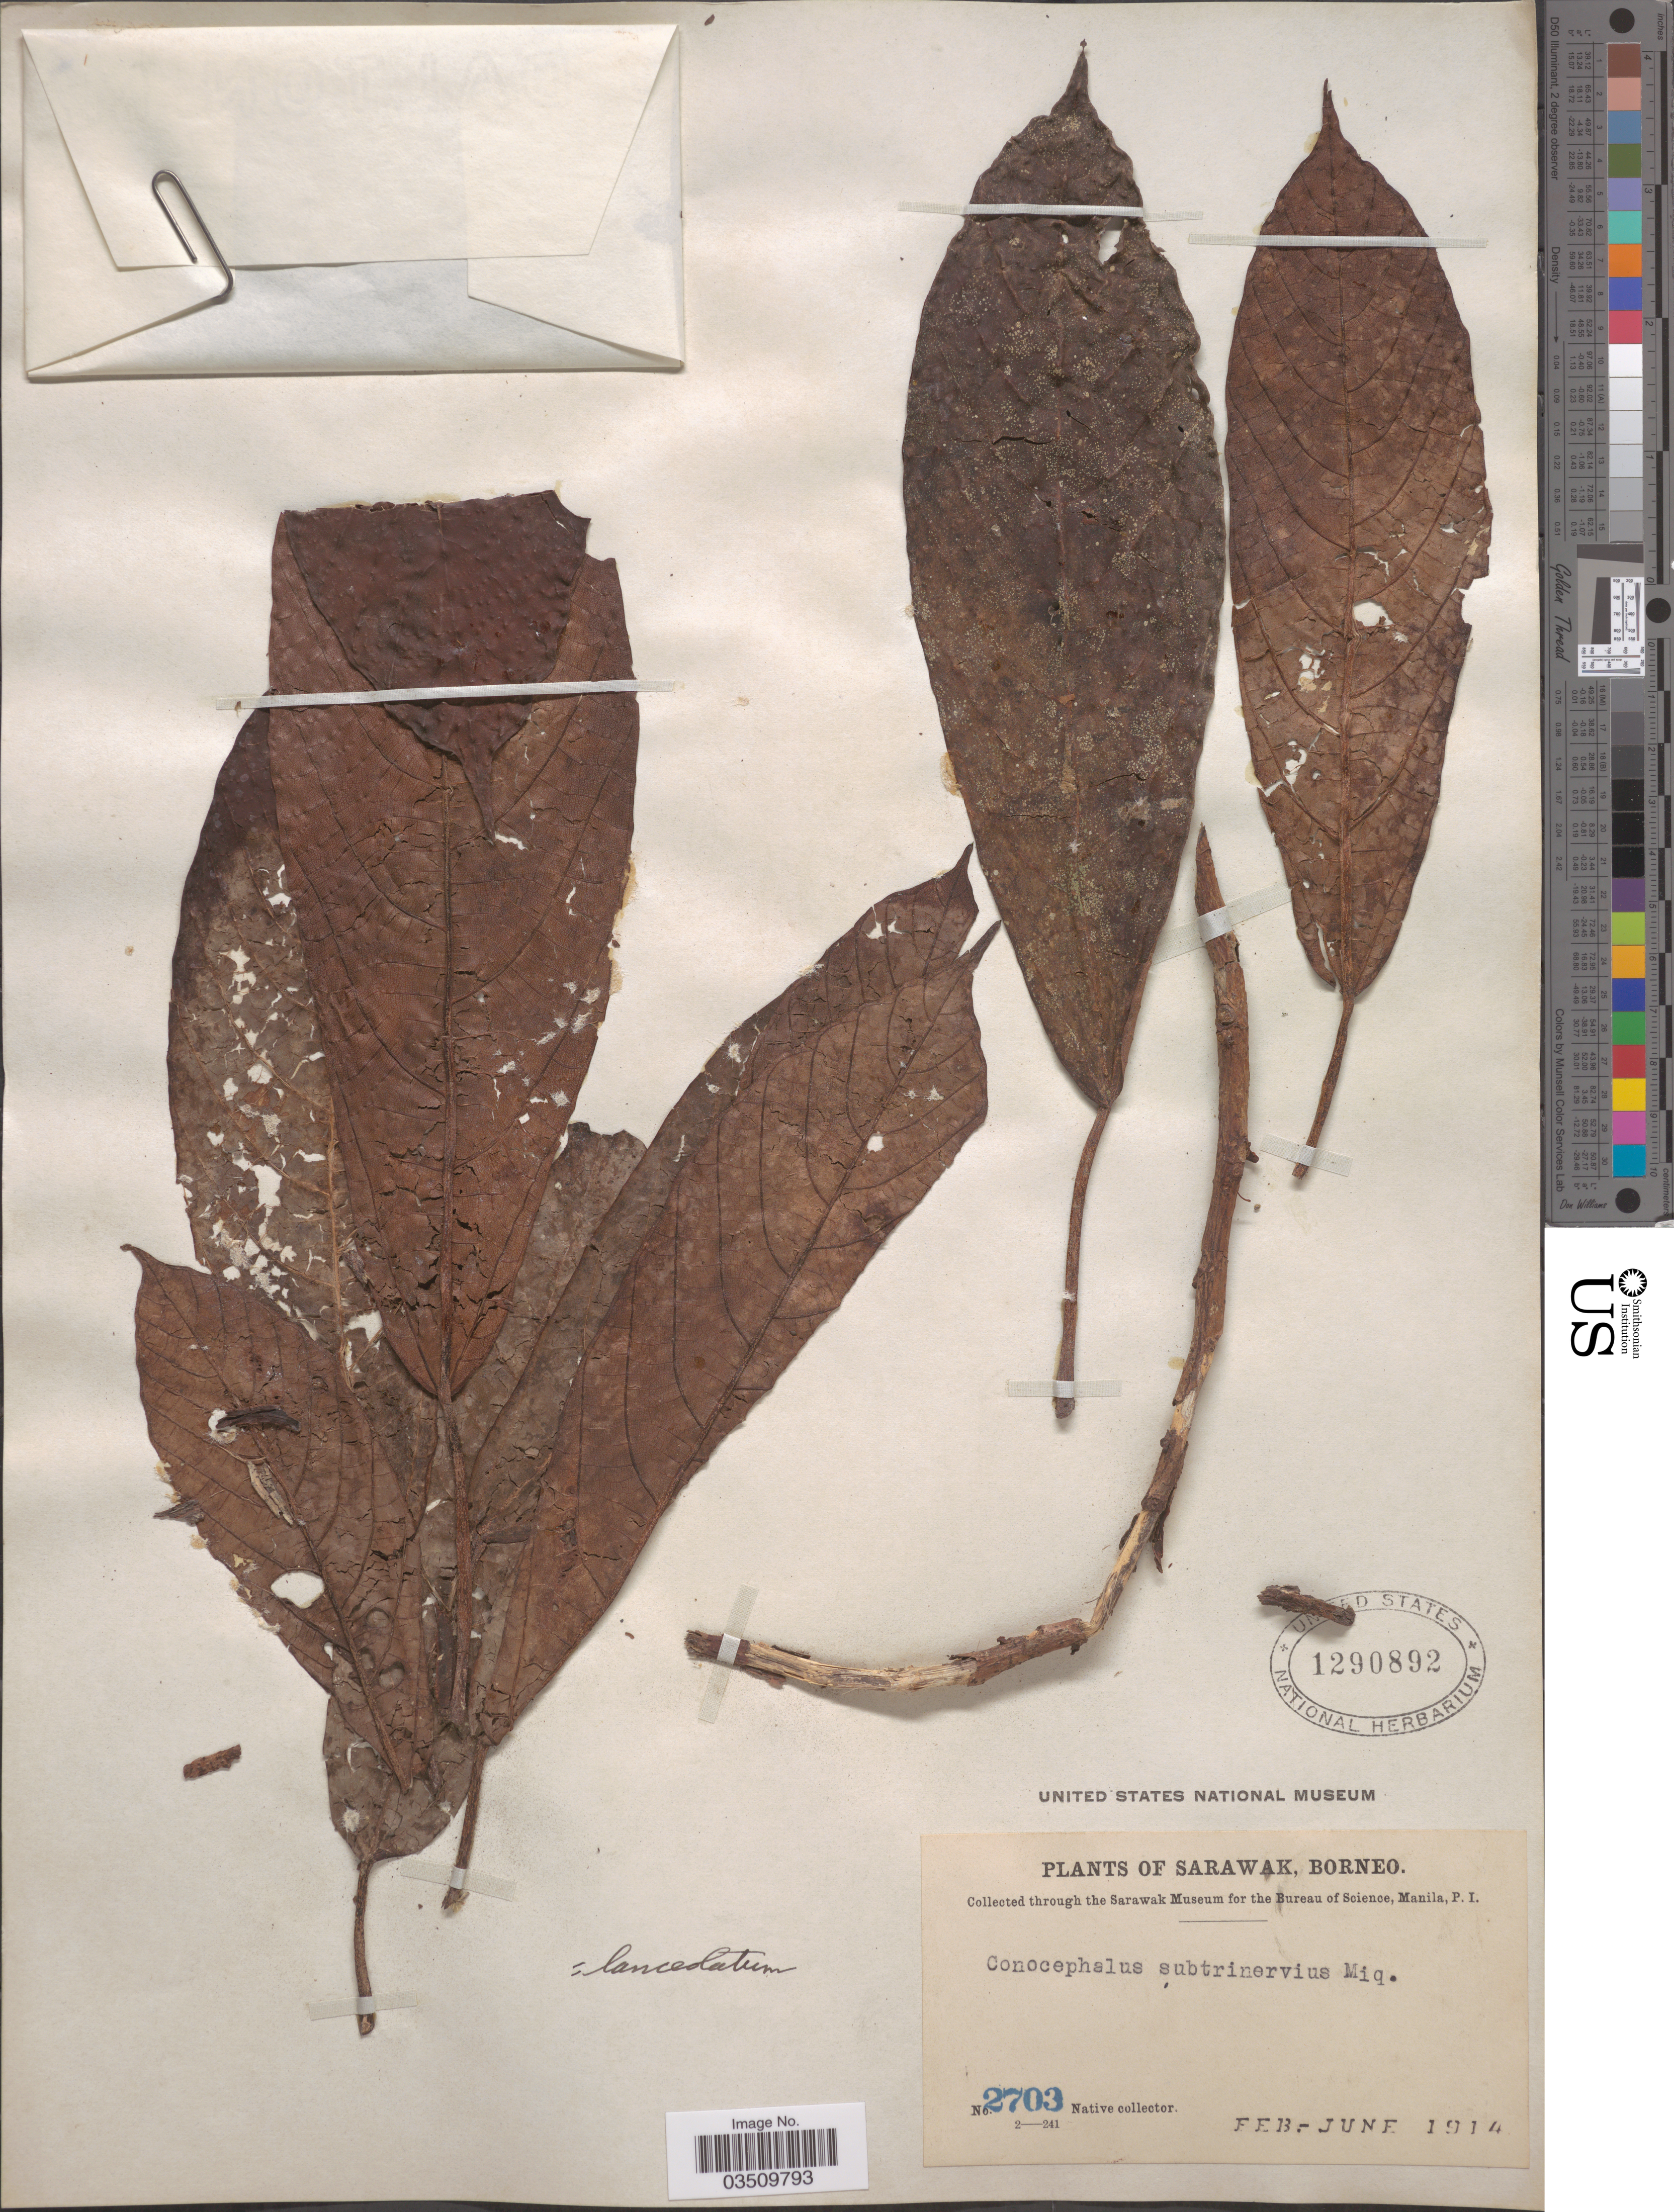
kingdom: Plantae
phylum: Tracheophyta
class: Magnoliopsida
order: Rosales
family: Urticaceae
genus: Poikilospermum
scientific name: Poikilospermum microstachys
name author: (Barg.-Petr.) Merr.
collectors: Native collector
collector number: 2703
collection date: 1914-02/1914-06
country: Malaysia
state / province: Sarawak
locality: Borneo.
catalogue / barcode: US 1290892